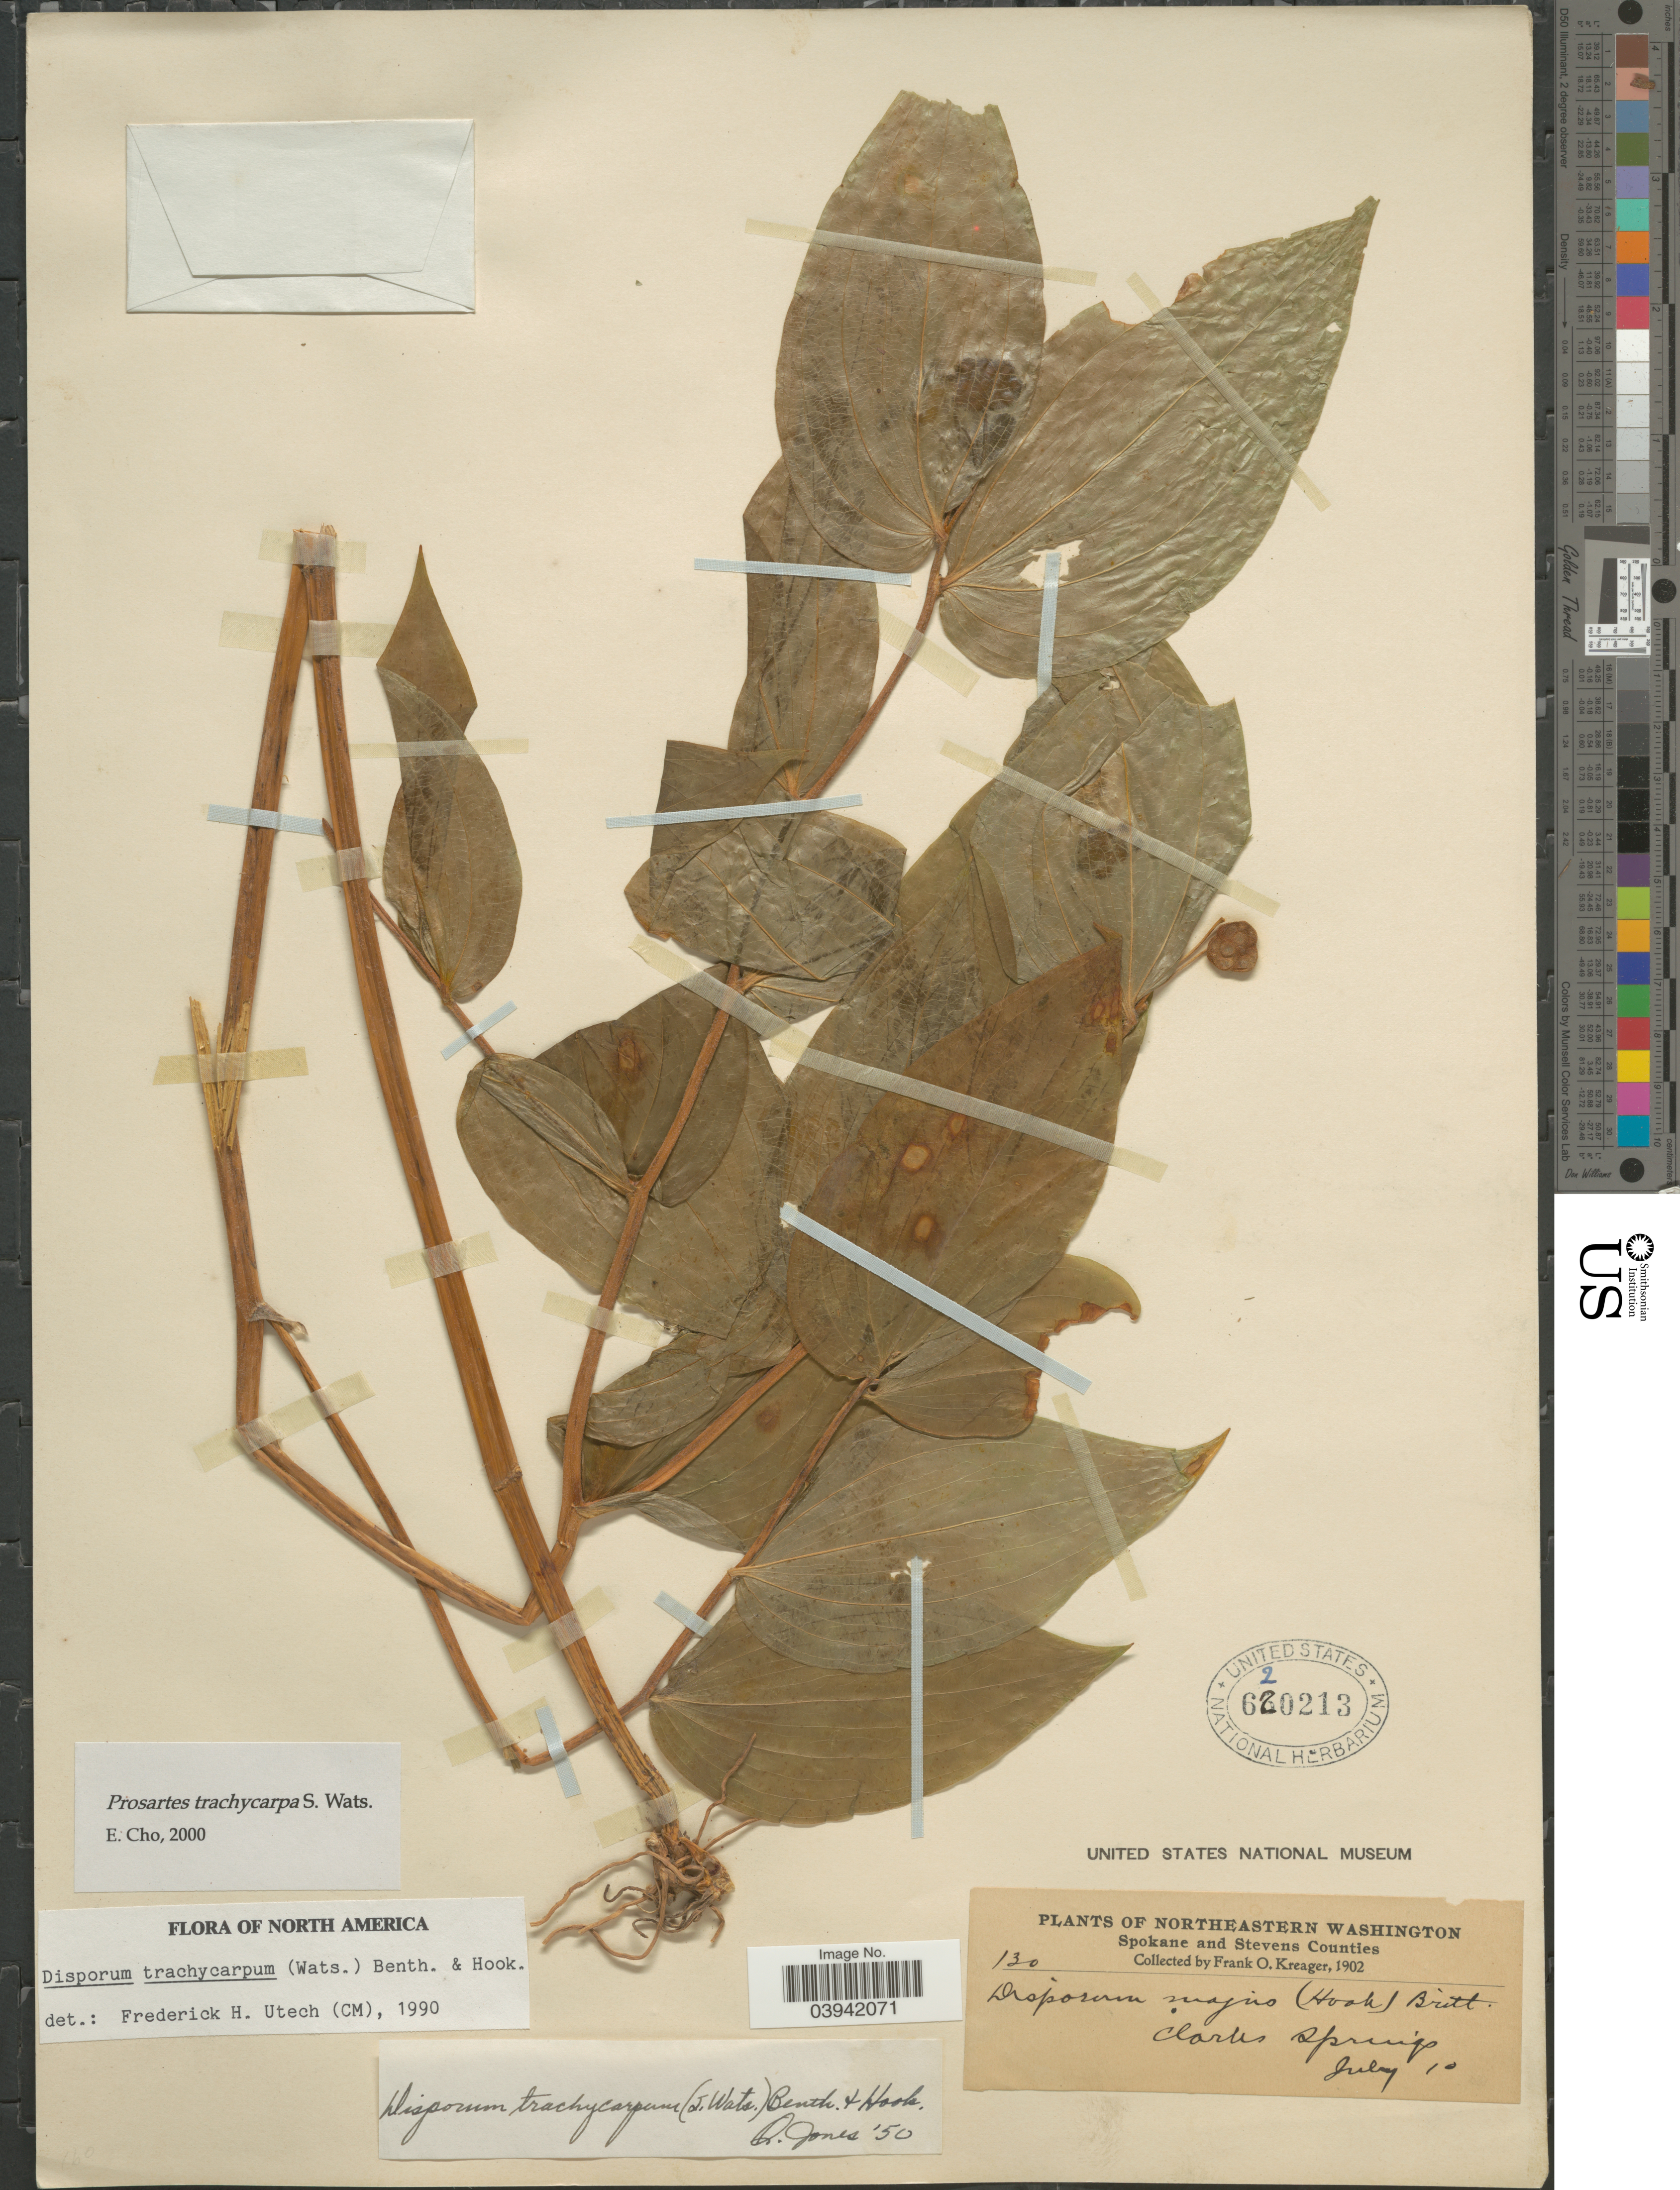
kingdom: Plantae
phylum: Tracheophyta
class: Liliopsida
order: Liliales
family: Liliaceae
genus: Prosartes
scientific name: Prosartes trachycarpa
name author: S. Watson in C. King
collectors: F. Kreager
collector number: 130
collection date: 1902-07-10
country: United States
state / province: Washington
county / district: Spokane / Stevens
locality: Northeastern Washington. Spokane and Stevens Counties. Clarks Springs.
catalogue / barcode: US 620213